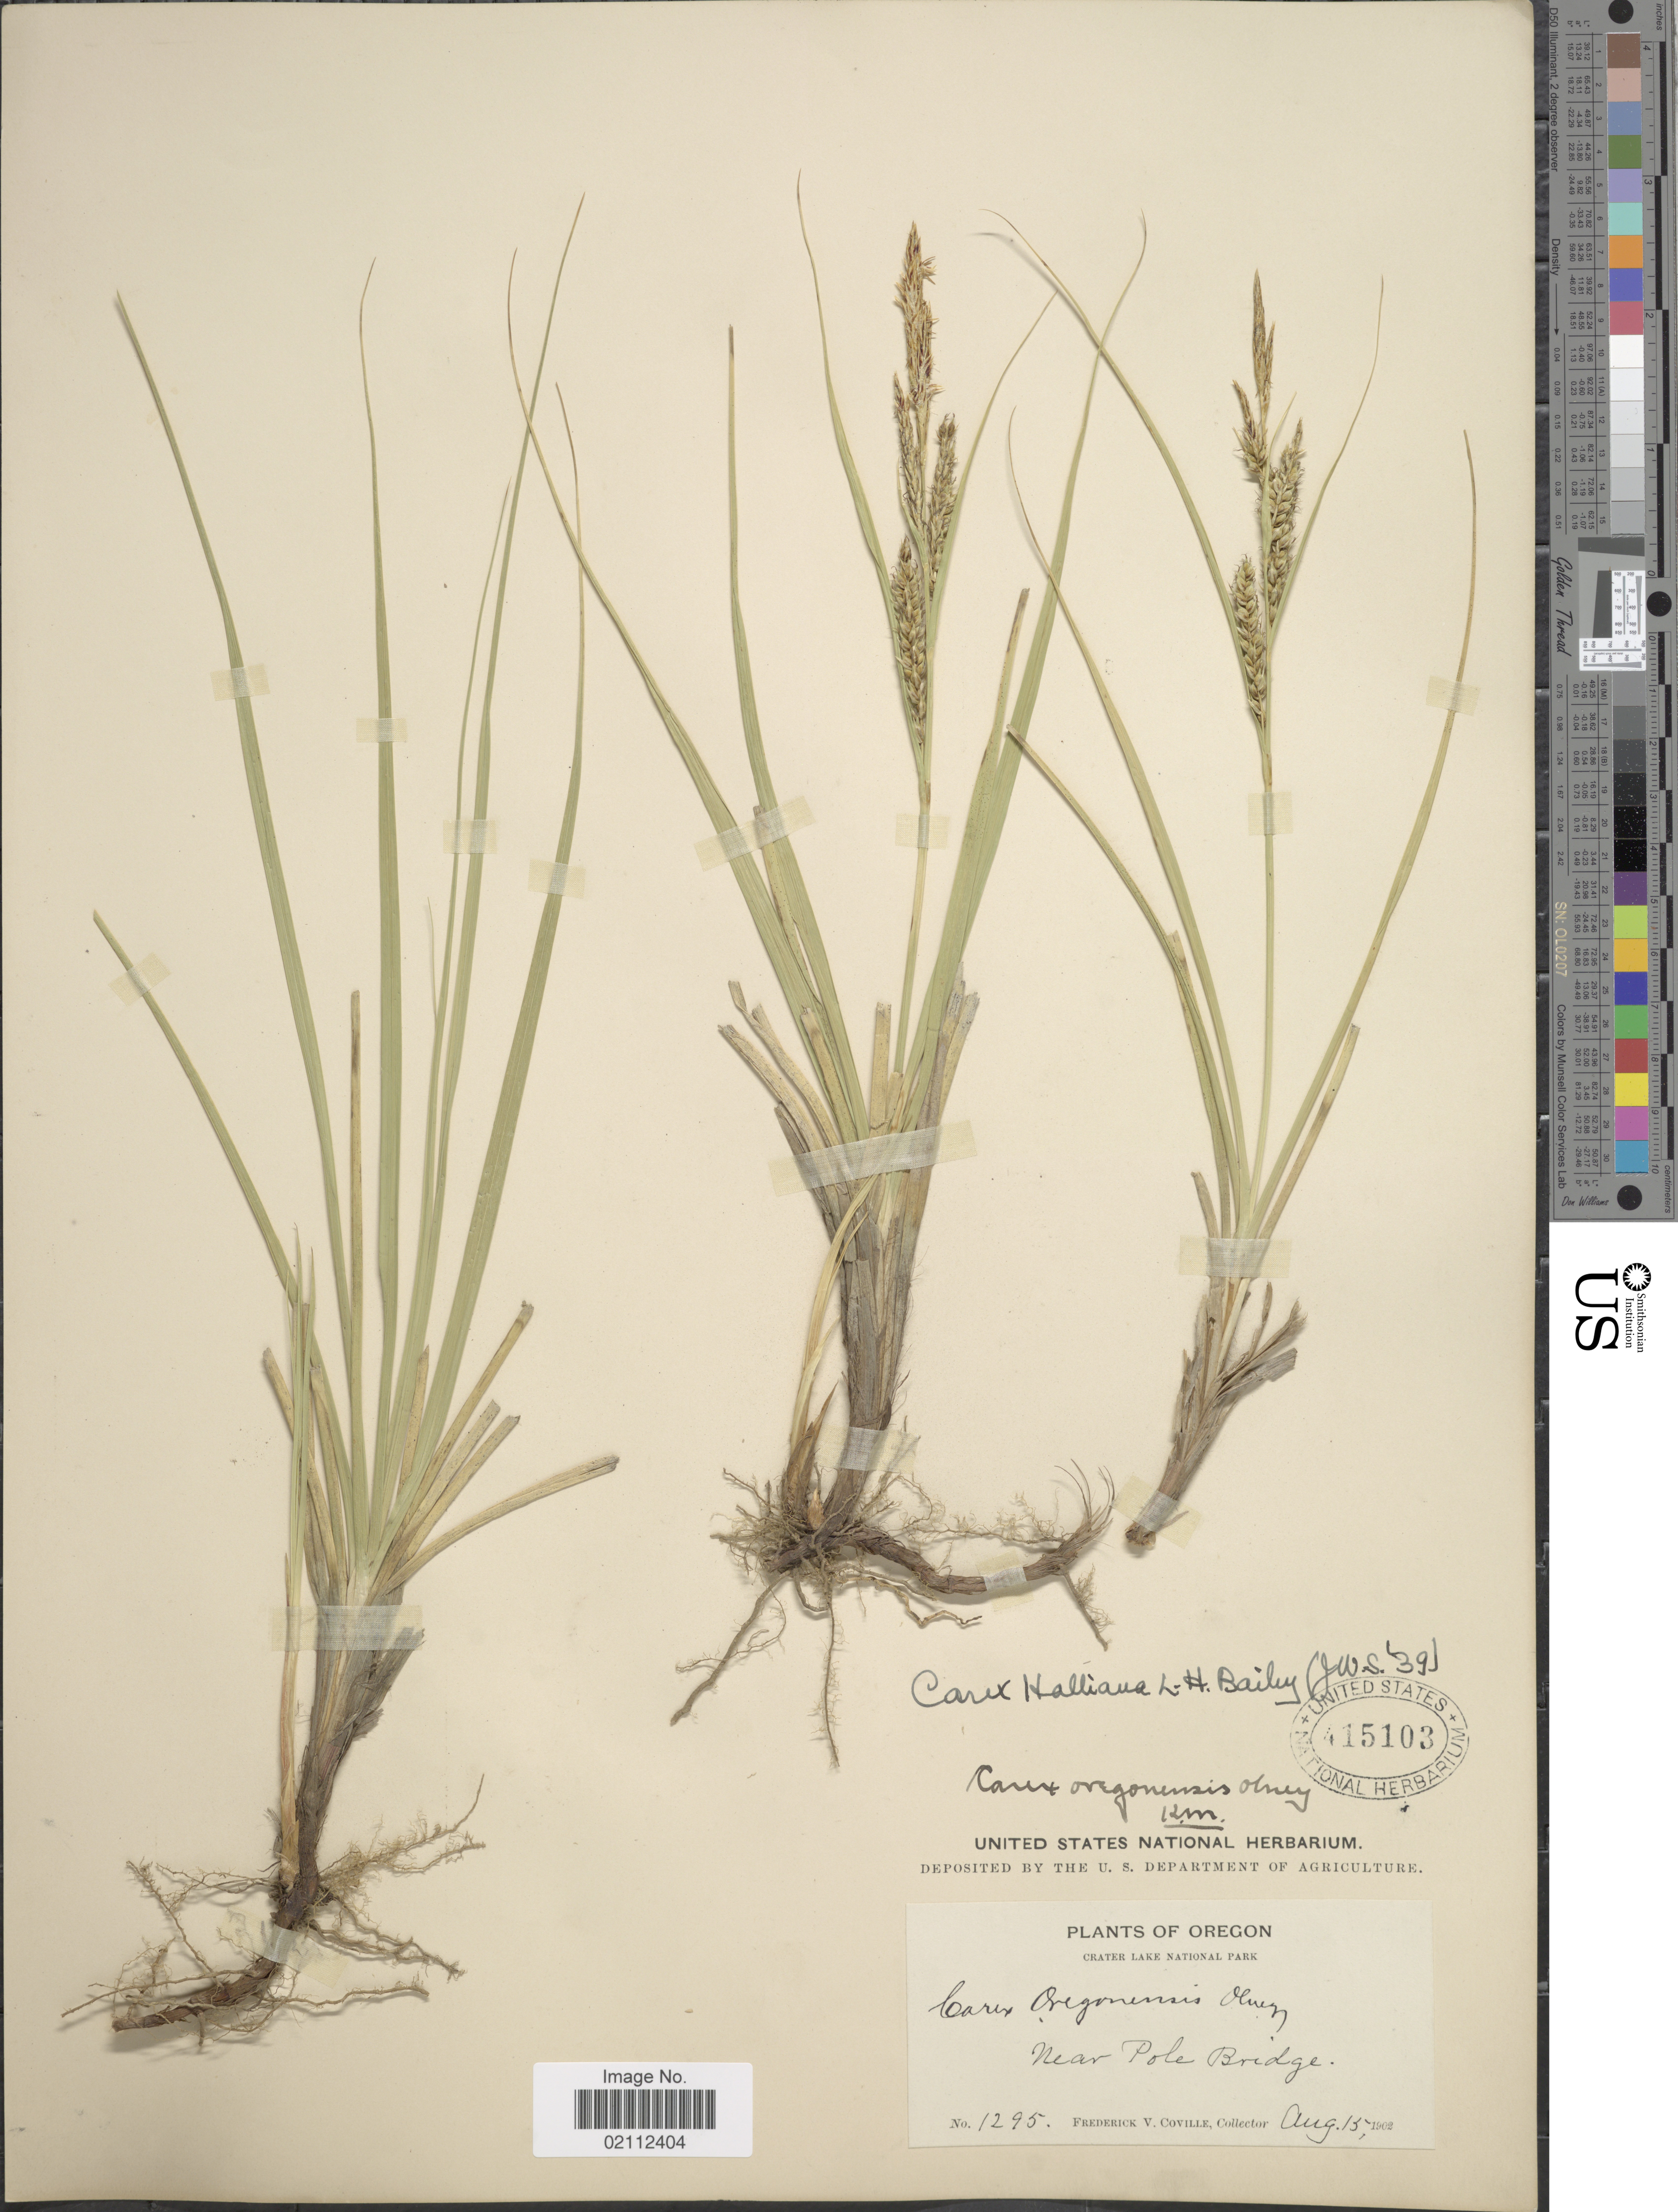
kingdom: Plantae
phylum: Tracheophyta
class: Liliopsida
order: Poales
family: Cyperaceae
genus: Carex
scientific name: Carex halliana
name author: L.H. Bailey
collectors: F. V. Coville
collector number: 1295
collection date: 1902-08-15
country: United States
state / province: Oregon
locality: Crater Lake National Park. Near Pole Bridge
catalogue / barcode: US 415103